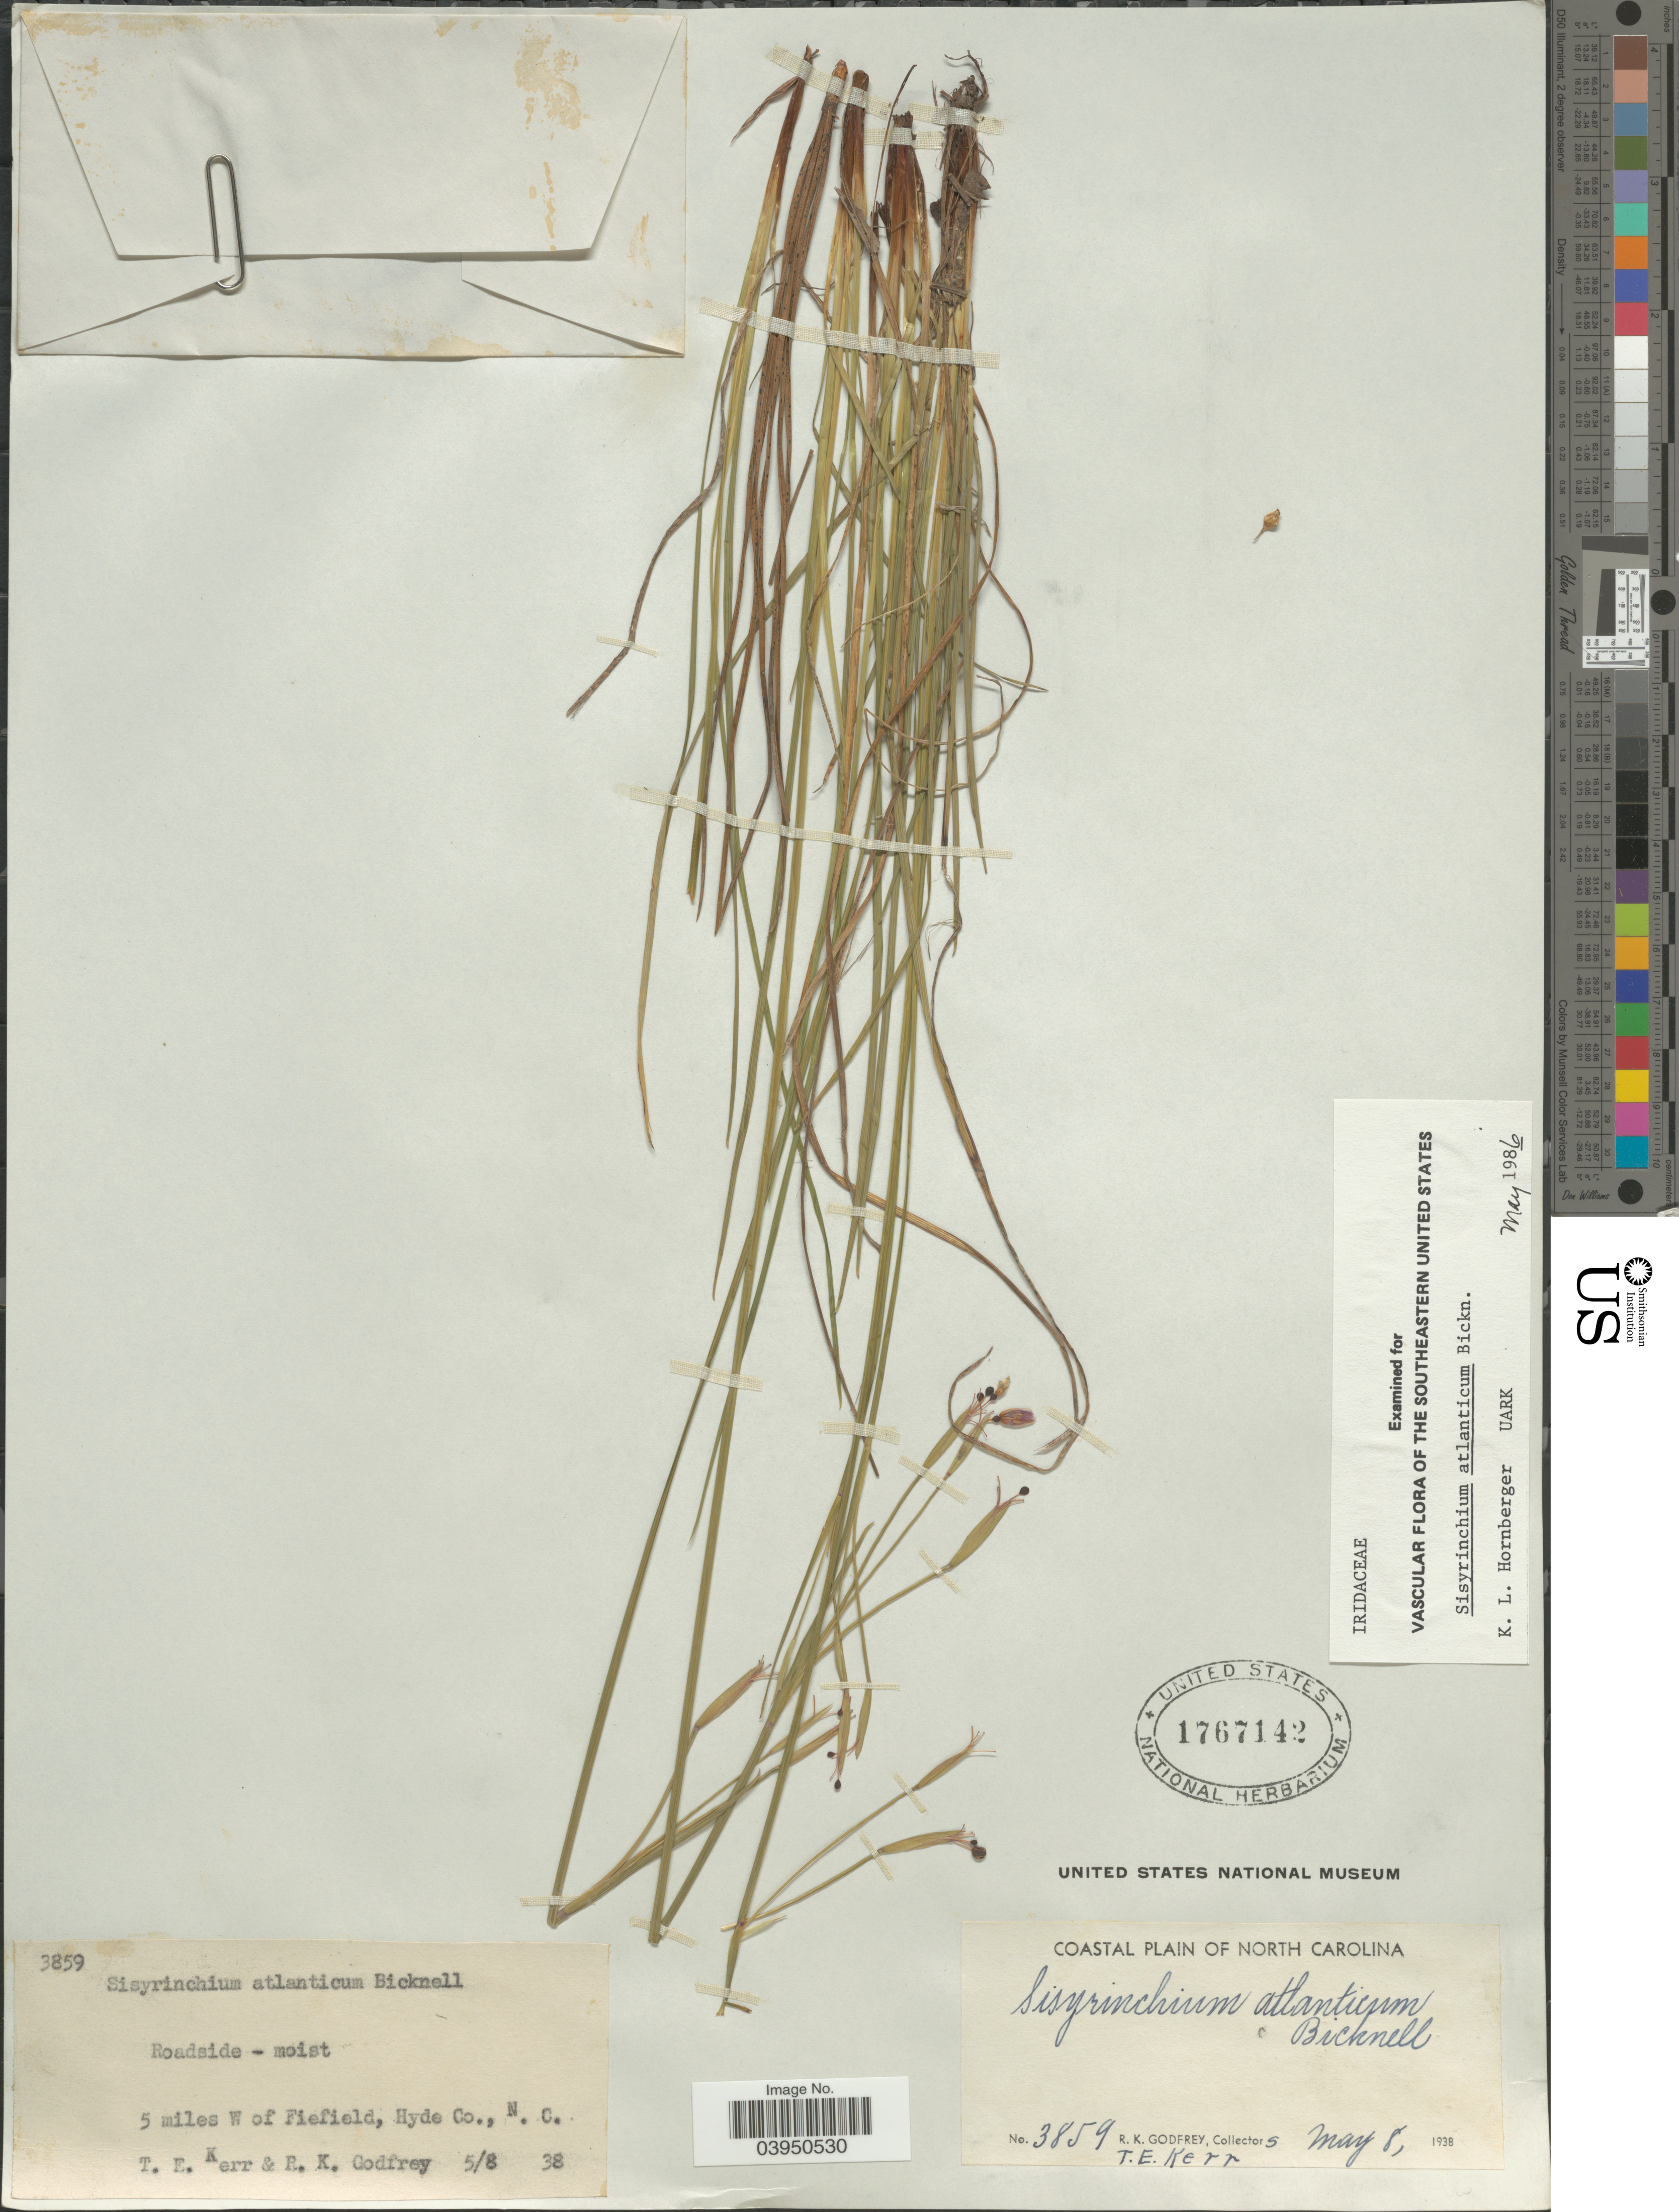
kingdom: Plantae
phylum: Tracheophyta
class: Liliopsida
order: Asparagales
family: Iridaceae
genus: Sisyrinchium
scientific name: Sisyrinchium atlanticum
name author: E.P. Bicknell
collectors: R. K. Godfrey & T. E. Kerr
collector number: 3859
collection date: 1938-05-08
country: United States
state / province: North Carolina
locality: Coastal Plain of North Carolina. Roadside - moist. 5 miles W of Fiefield, Hyde Co.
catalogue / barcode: US 1767142